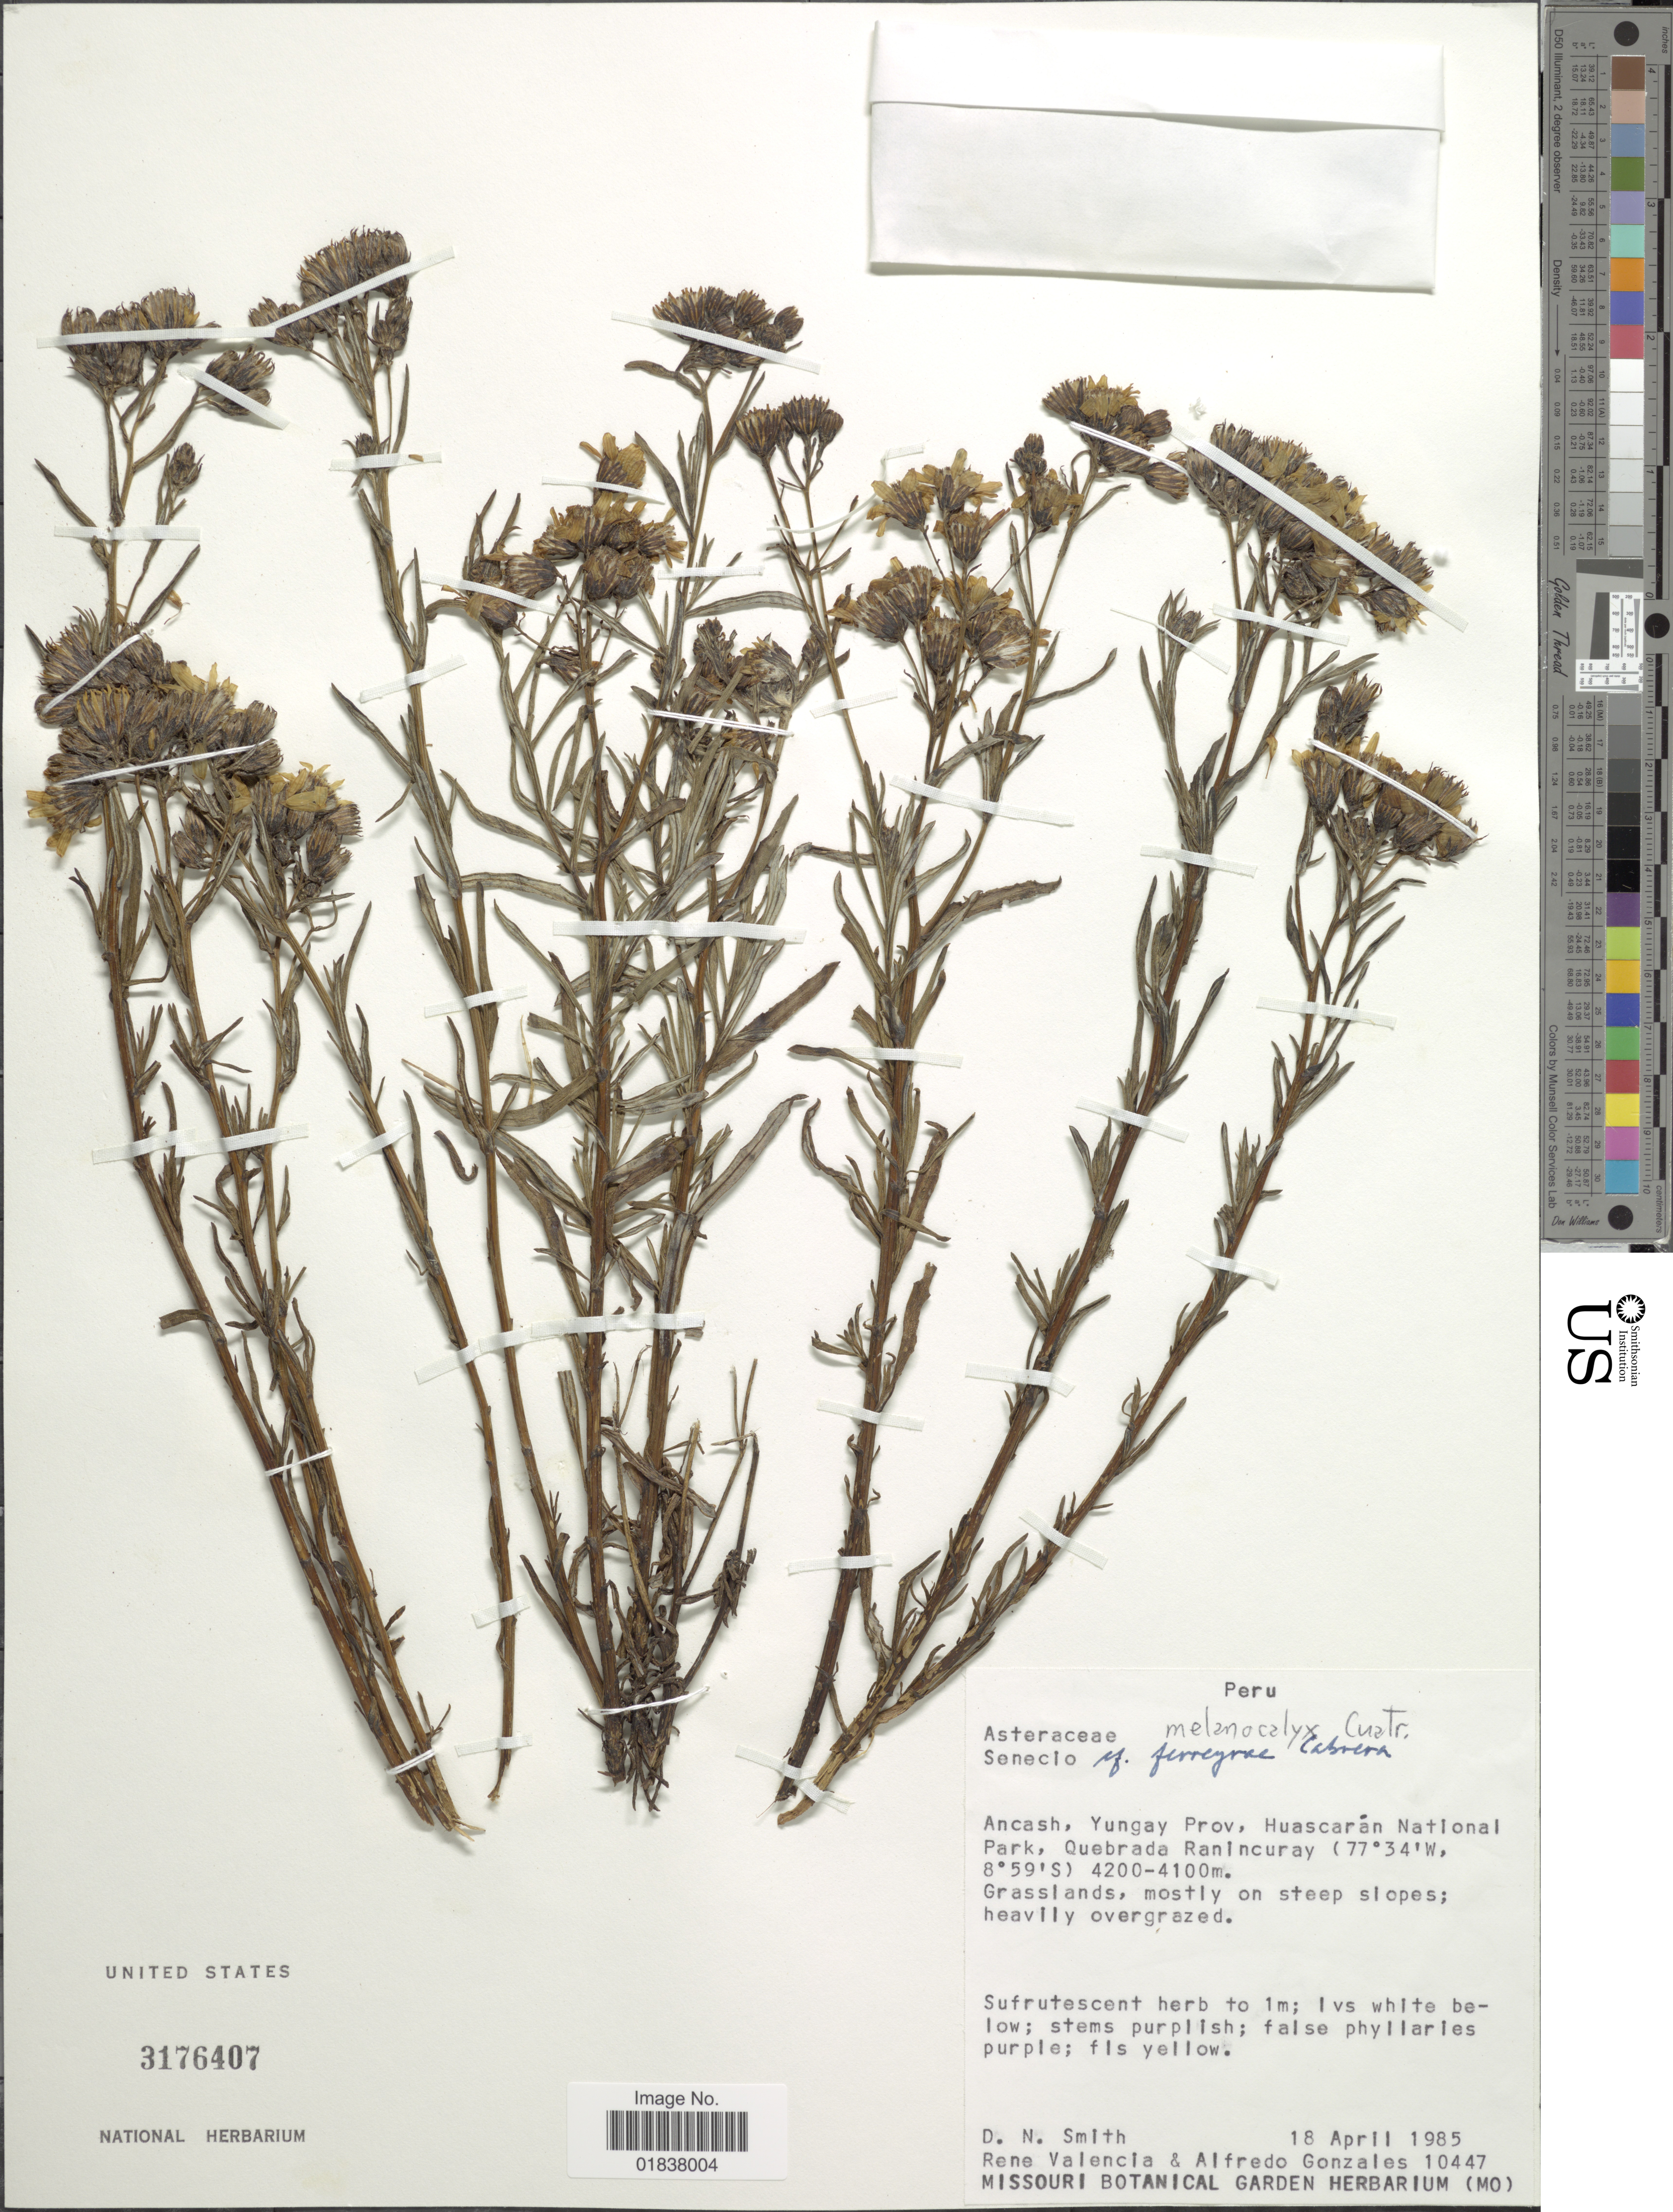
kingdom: Plantae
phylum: Tracheophyta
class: Magnoliopsida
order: Asterales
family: Asteraceae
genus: Senecio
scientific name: Senecio melanocalyx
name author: Cuatrec.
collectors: D. Smith, R. Valencia & A. Gonzáles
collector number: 10447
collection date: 1985-04-18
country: Peru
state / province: Ancash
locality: Yungay Prov., Huascaran National Park, Quebrada Ranincuray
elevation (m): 4100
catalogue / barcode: US 3176407